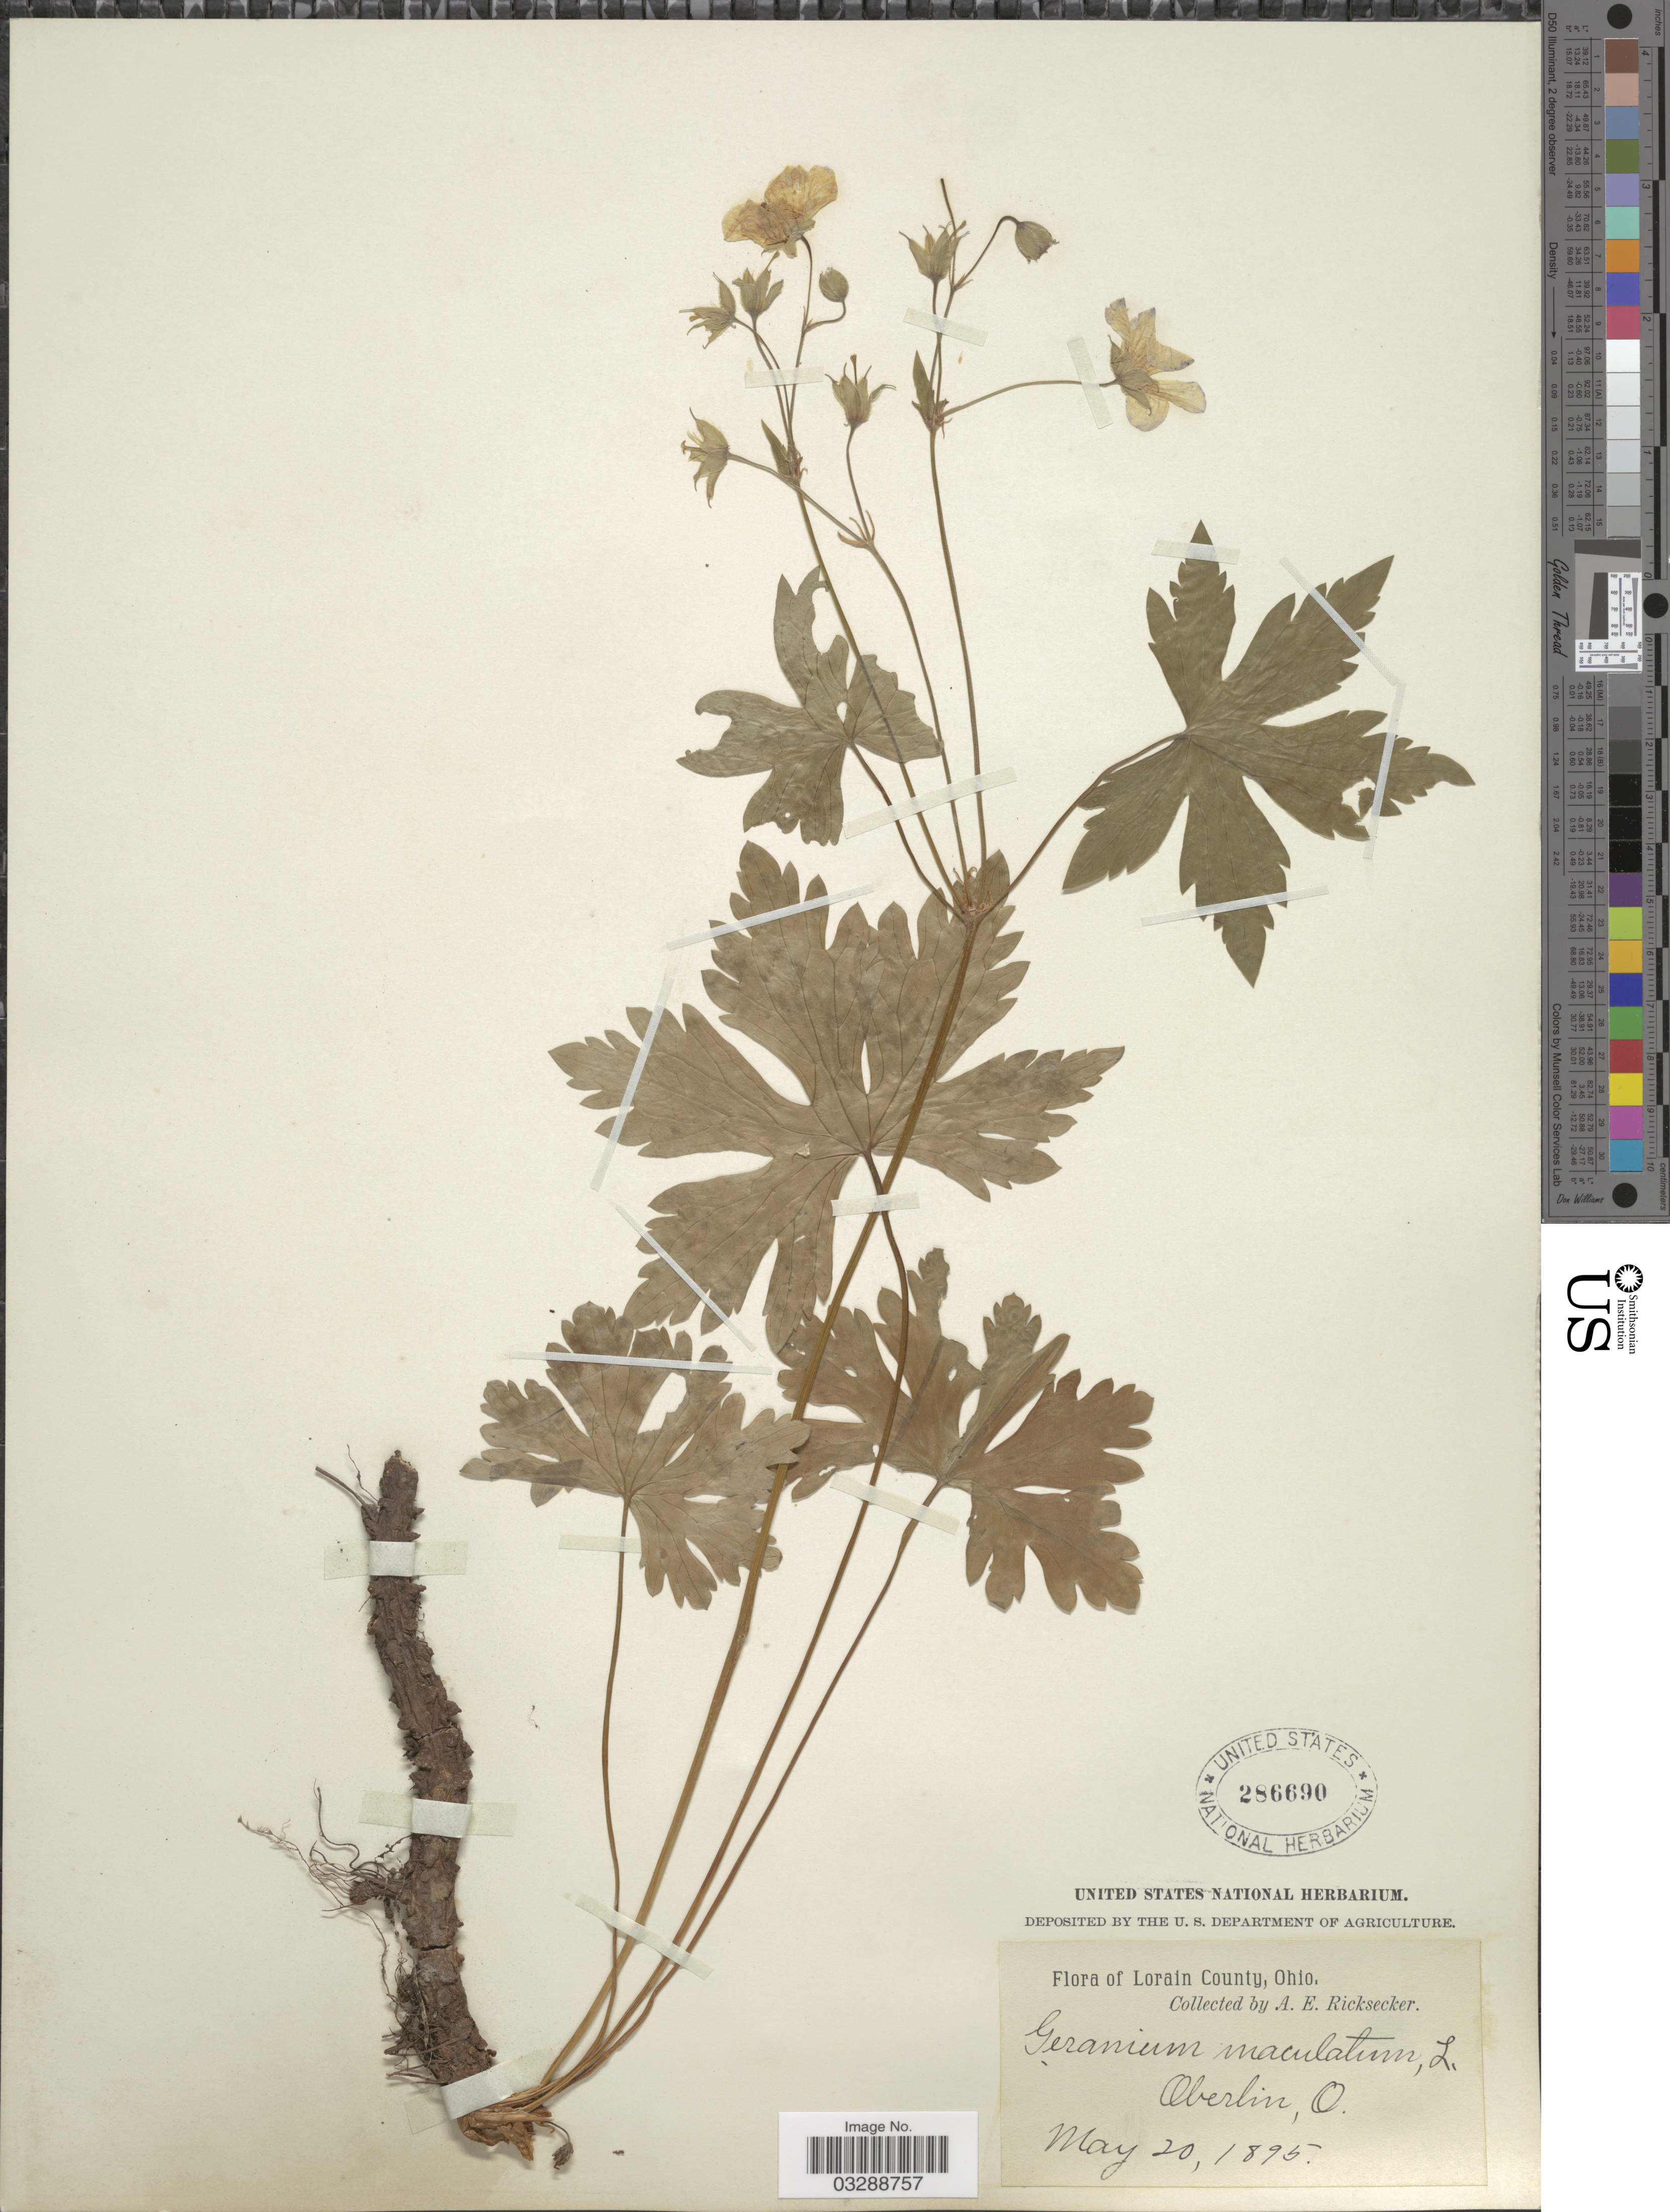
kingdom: Plantae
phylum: Tracheophyta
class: Magnoliopsida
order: Geraniales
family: Geraniaceae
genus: Geranium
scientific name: Geranium maculatum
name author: L.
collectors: A. E. Ricksecker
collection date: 1895-05-20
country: United States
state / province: Ohio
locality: Lorain County, Oberlin.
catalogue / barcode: US 286690